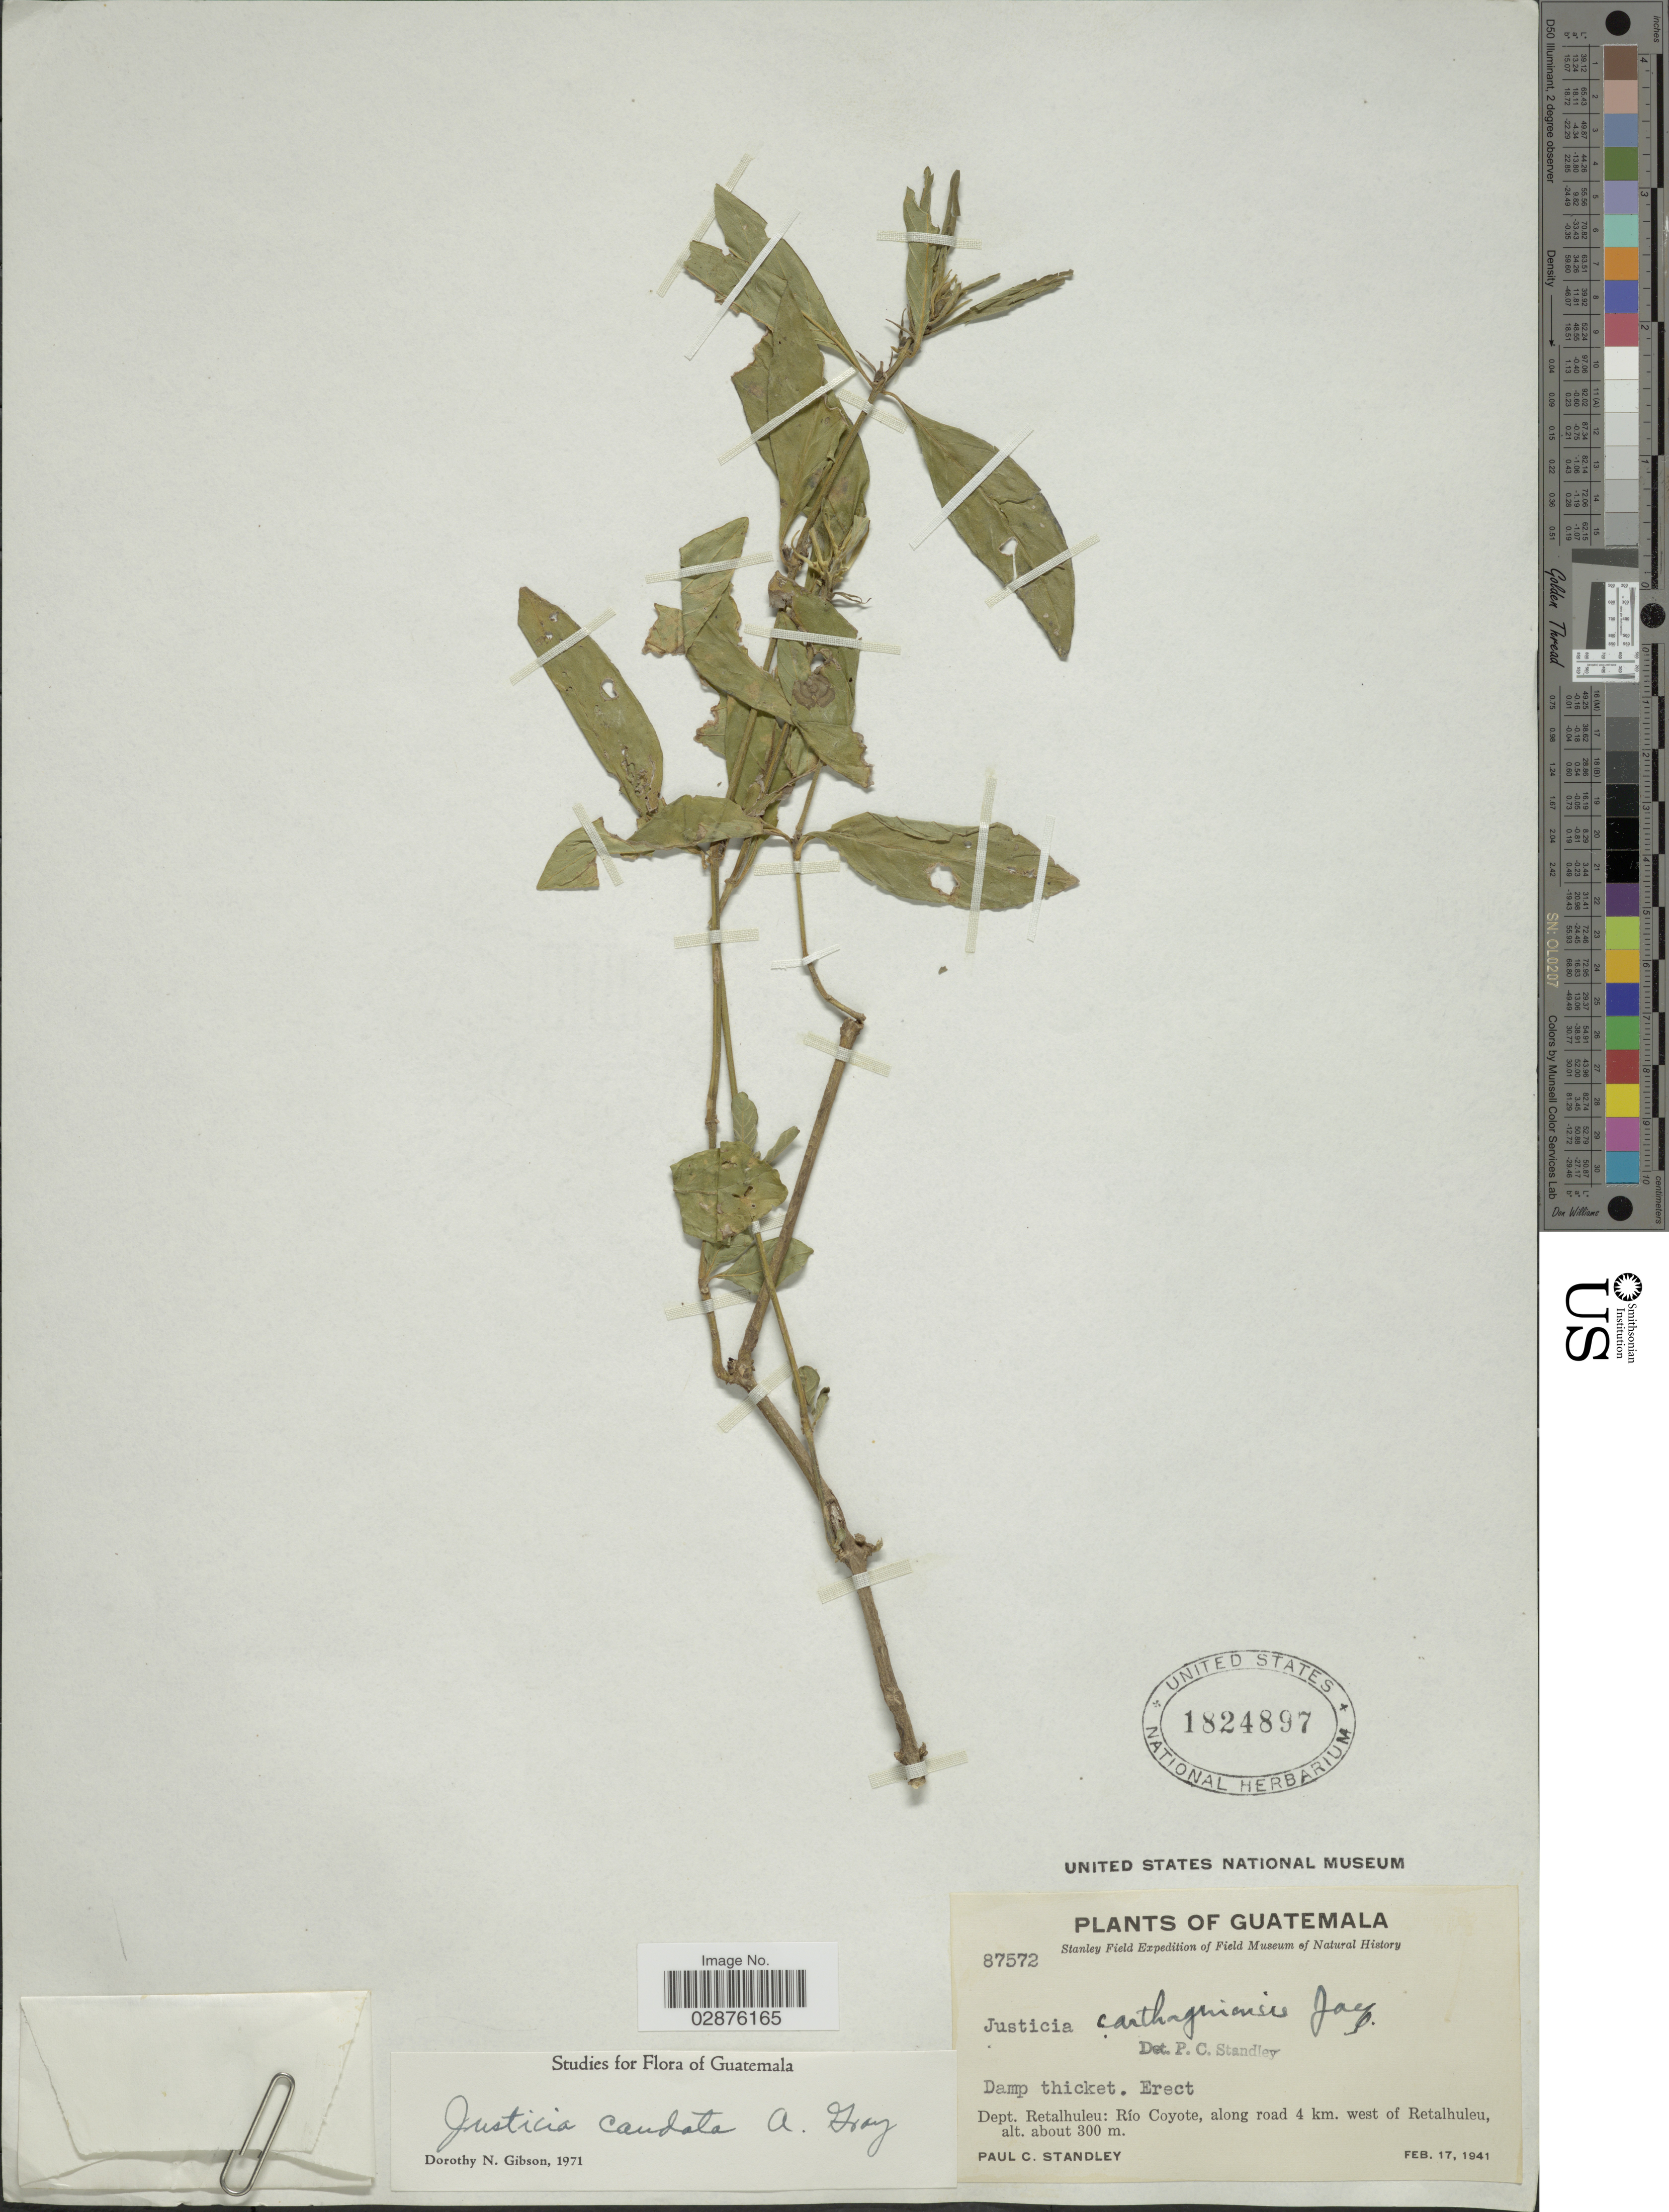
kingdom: Plantae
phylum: Tracheophyta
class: Magnoliopsida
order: Lamiales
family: Acanthaceae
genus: Justicia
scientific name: Justicia caudata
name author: A. Gray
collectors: P. C. Standley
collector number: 87572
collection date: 1941-02-17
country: Guatemala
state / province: Retalhuleu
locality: Dept. Retalhuleu: Río Coyote, along road 4 km. west of Retalhuleu.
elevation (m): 300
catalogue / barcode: US 1824897